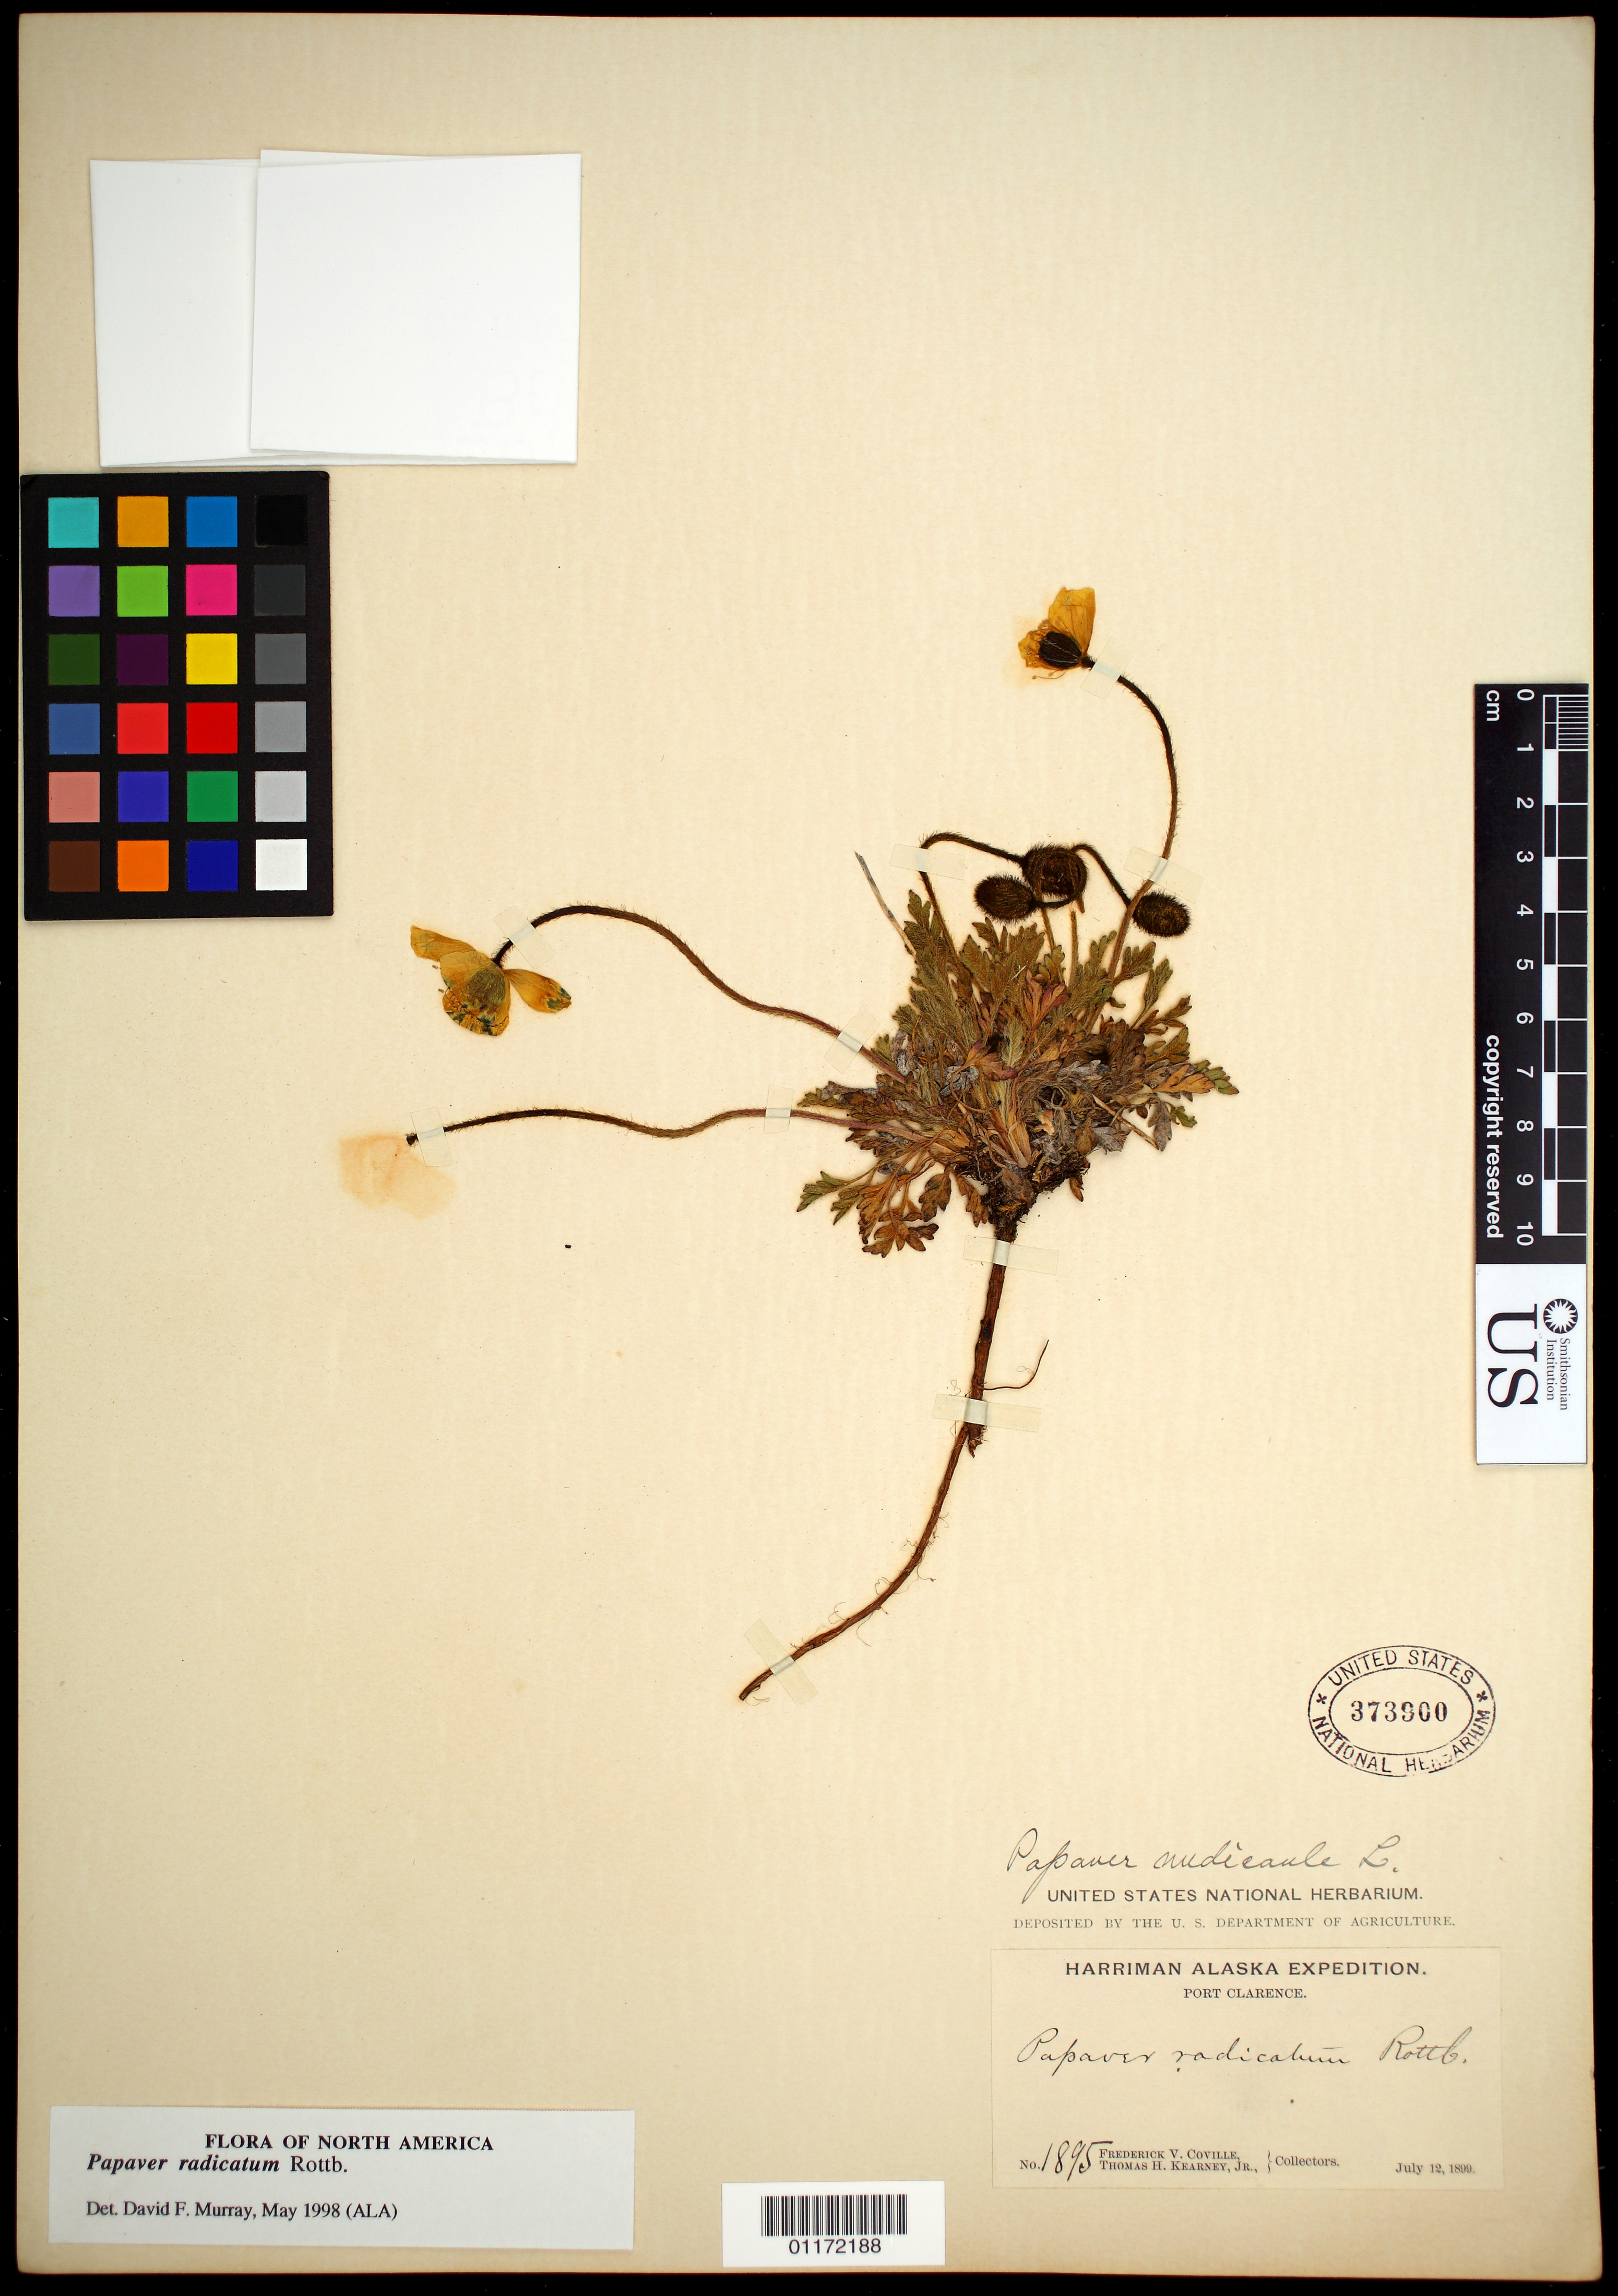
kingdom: Plantae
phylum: Tracheophyta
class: Magnoliopsida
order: Ranunculales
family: Papaveraceae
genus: Papaver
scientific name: Papaver radicatum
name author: Rottb.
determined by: Murray, D. F.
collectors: F. V. Coville & T. H. Kearney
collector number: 1895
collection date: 1899-07-12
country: United States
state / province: Alaska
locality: Port Clarence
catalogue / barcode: US 373900